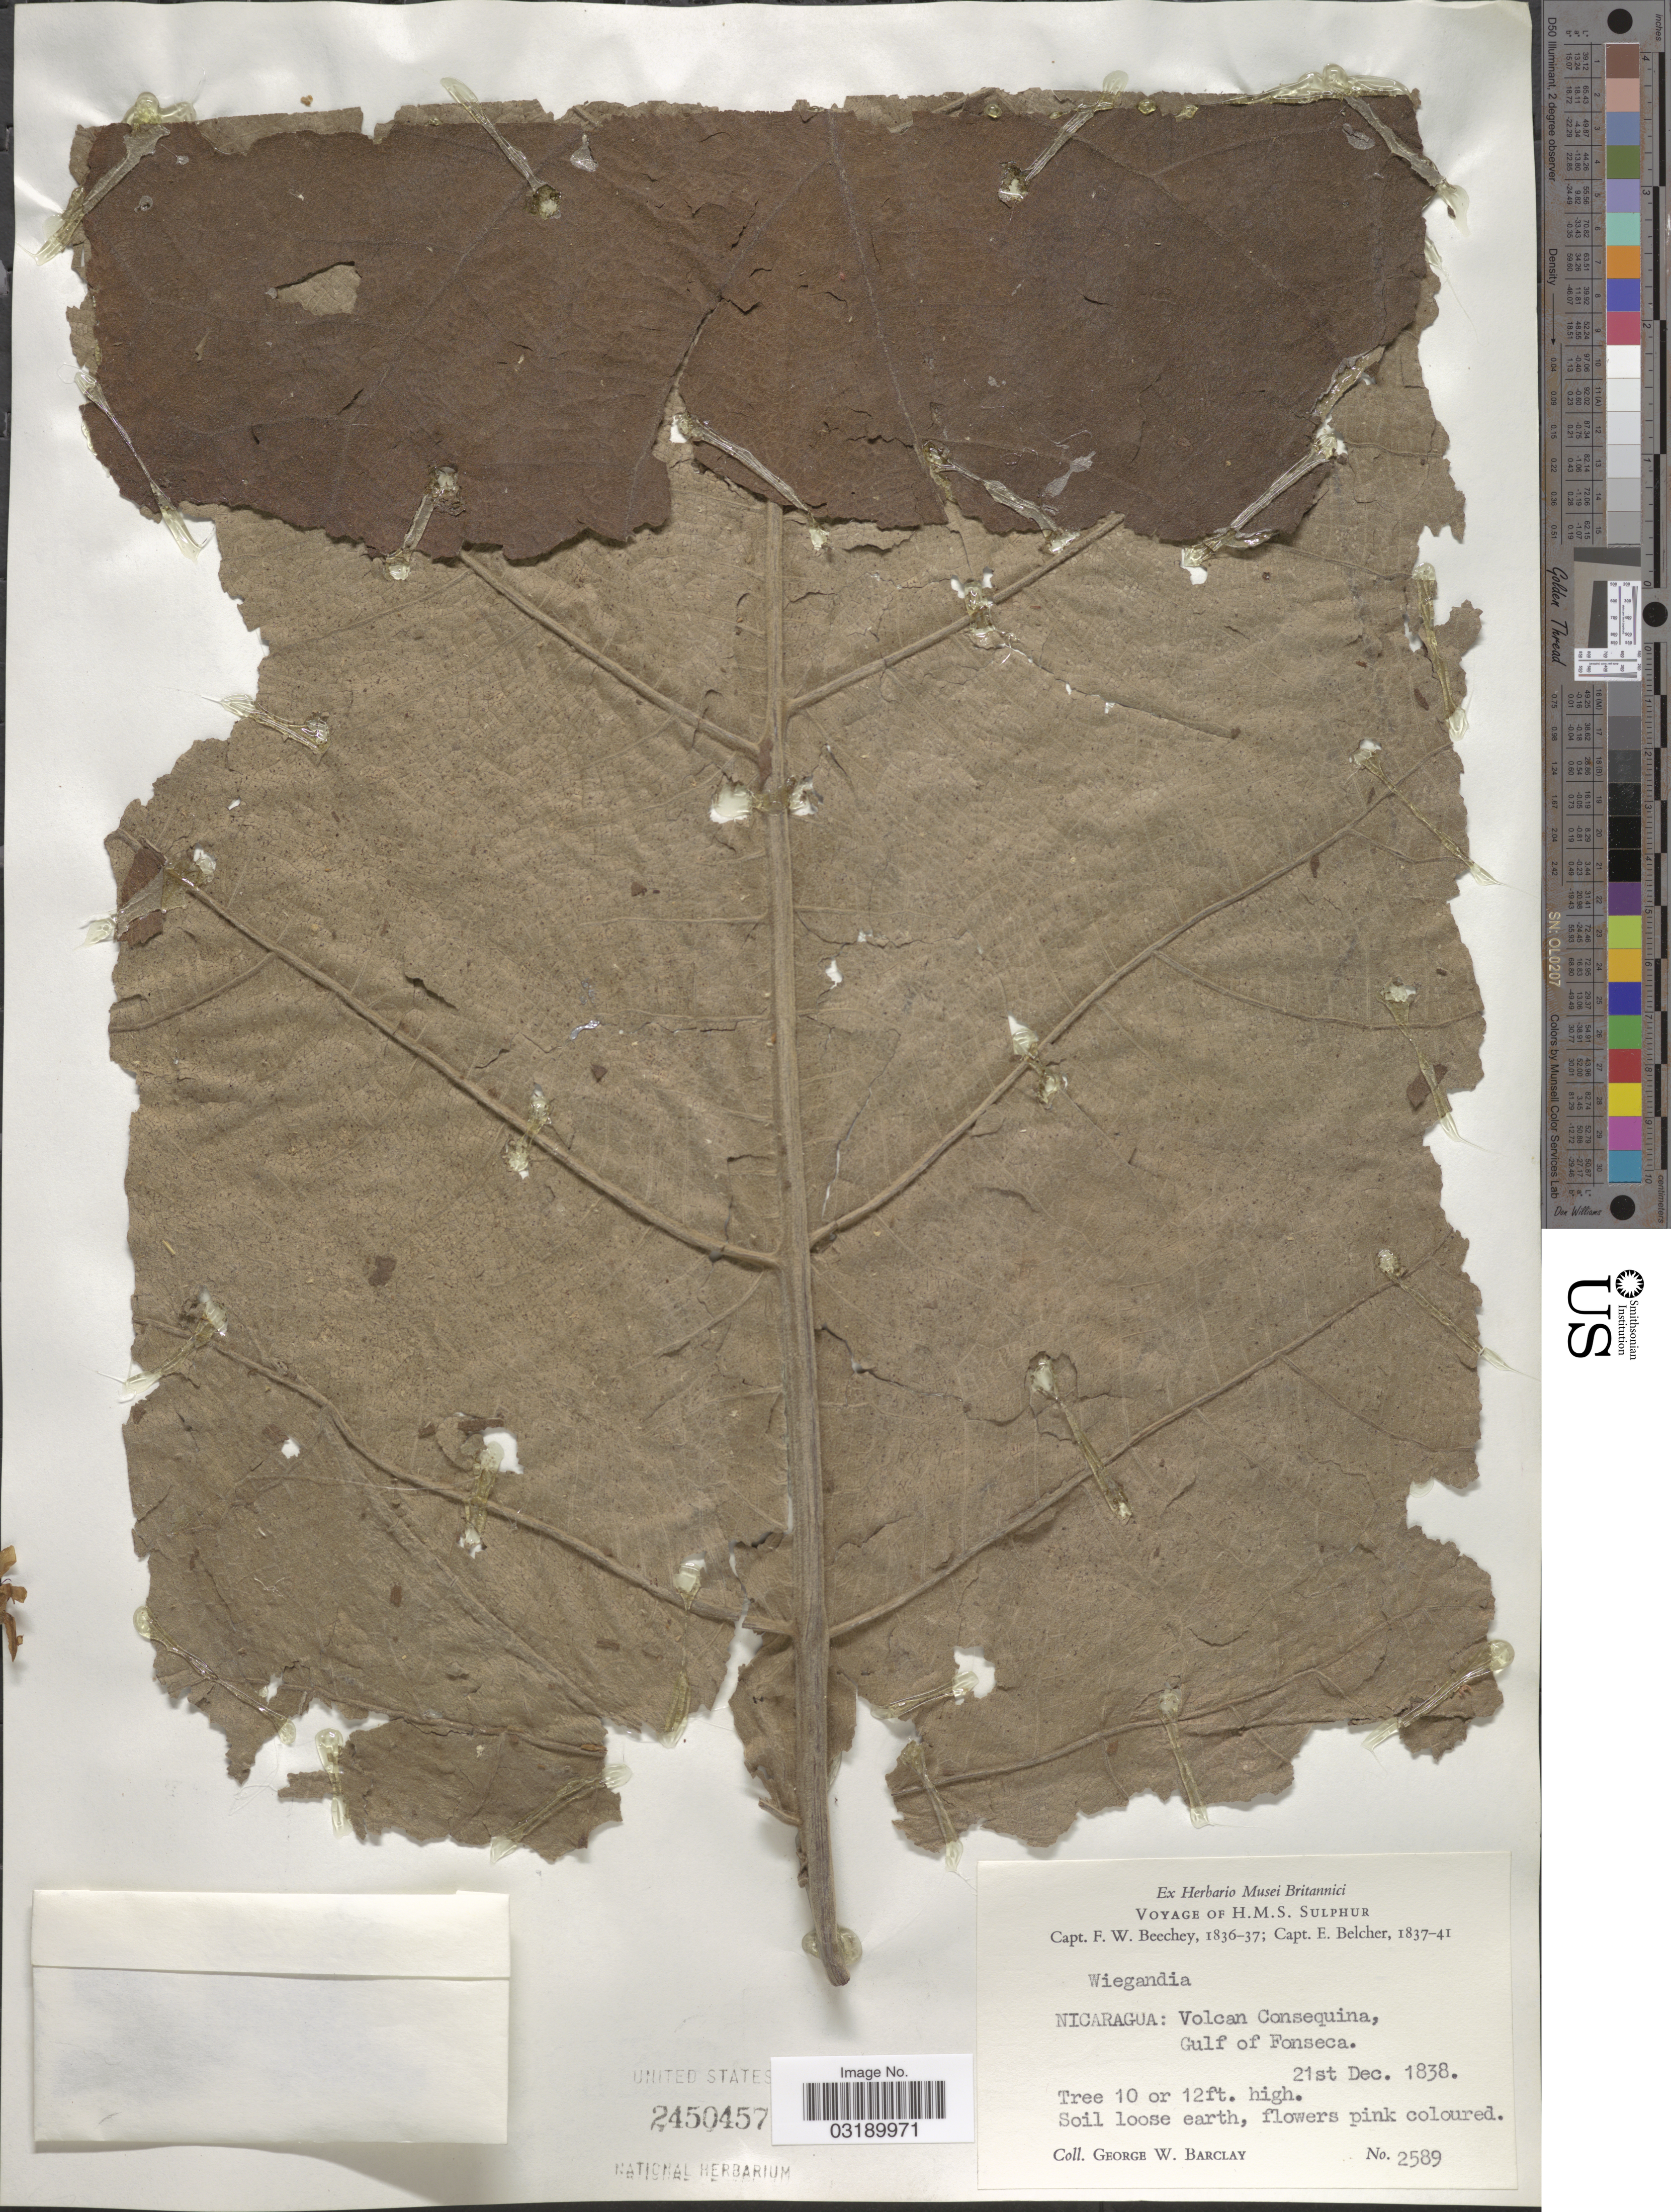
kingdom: Plantae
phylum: Tracheophyta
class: Magnoliopsida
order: Boraginales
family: Namaceae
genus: Wigandia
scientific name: Wigandia sp.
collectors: G. W. Barclay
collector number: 2589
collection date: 1838-12-21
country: Nicaragua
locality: Volcan Consequina, Gulf of Fonseca.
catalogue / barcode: US 2450457